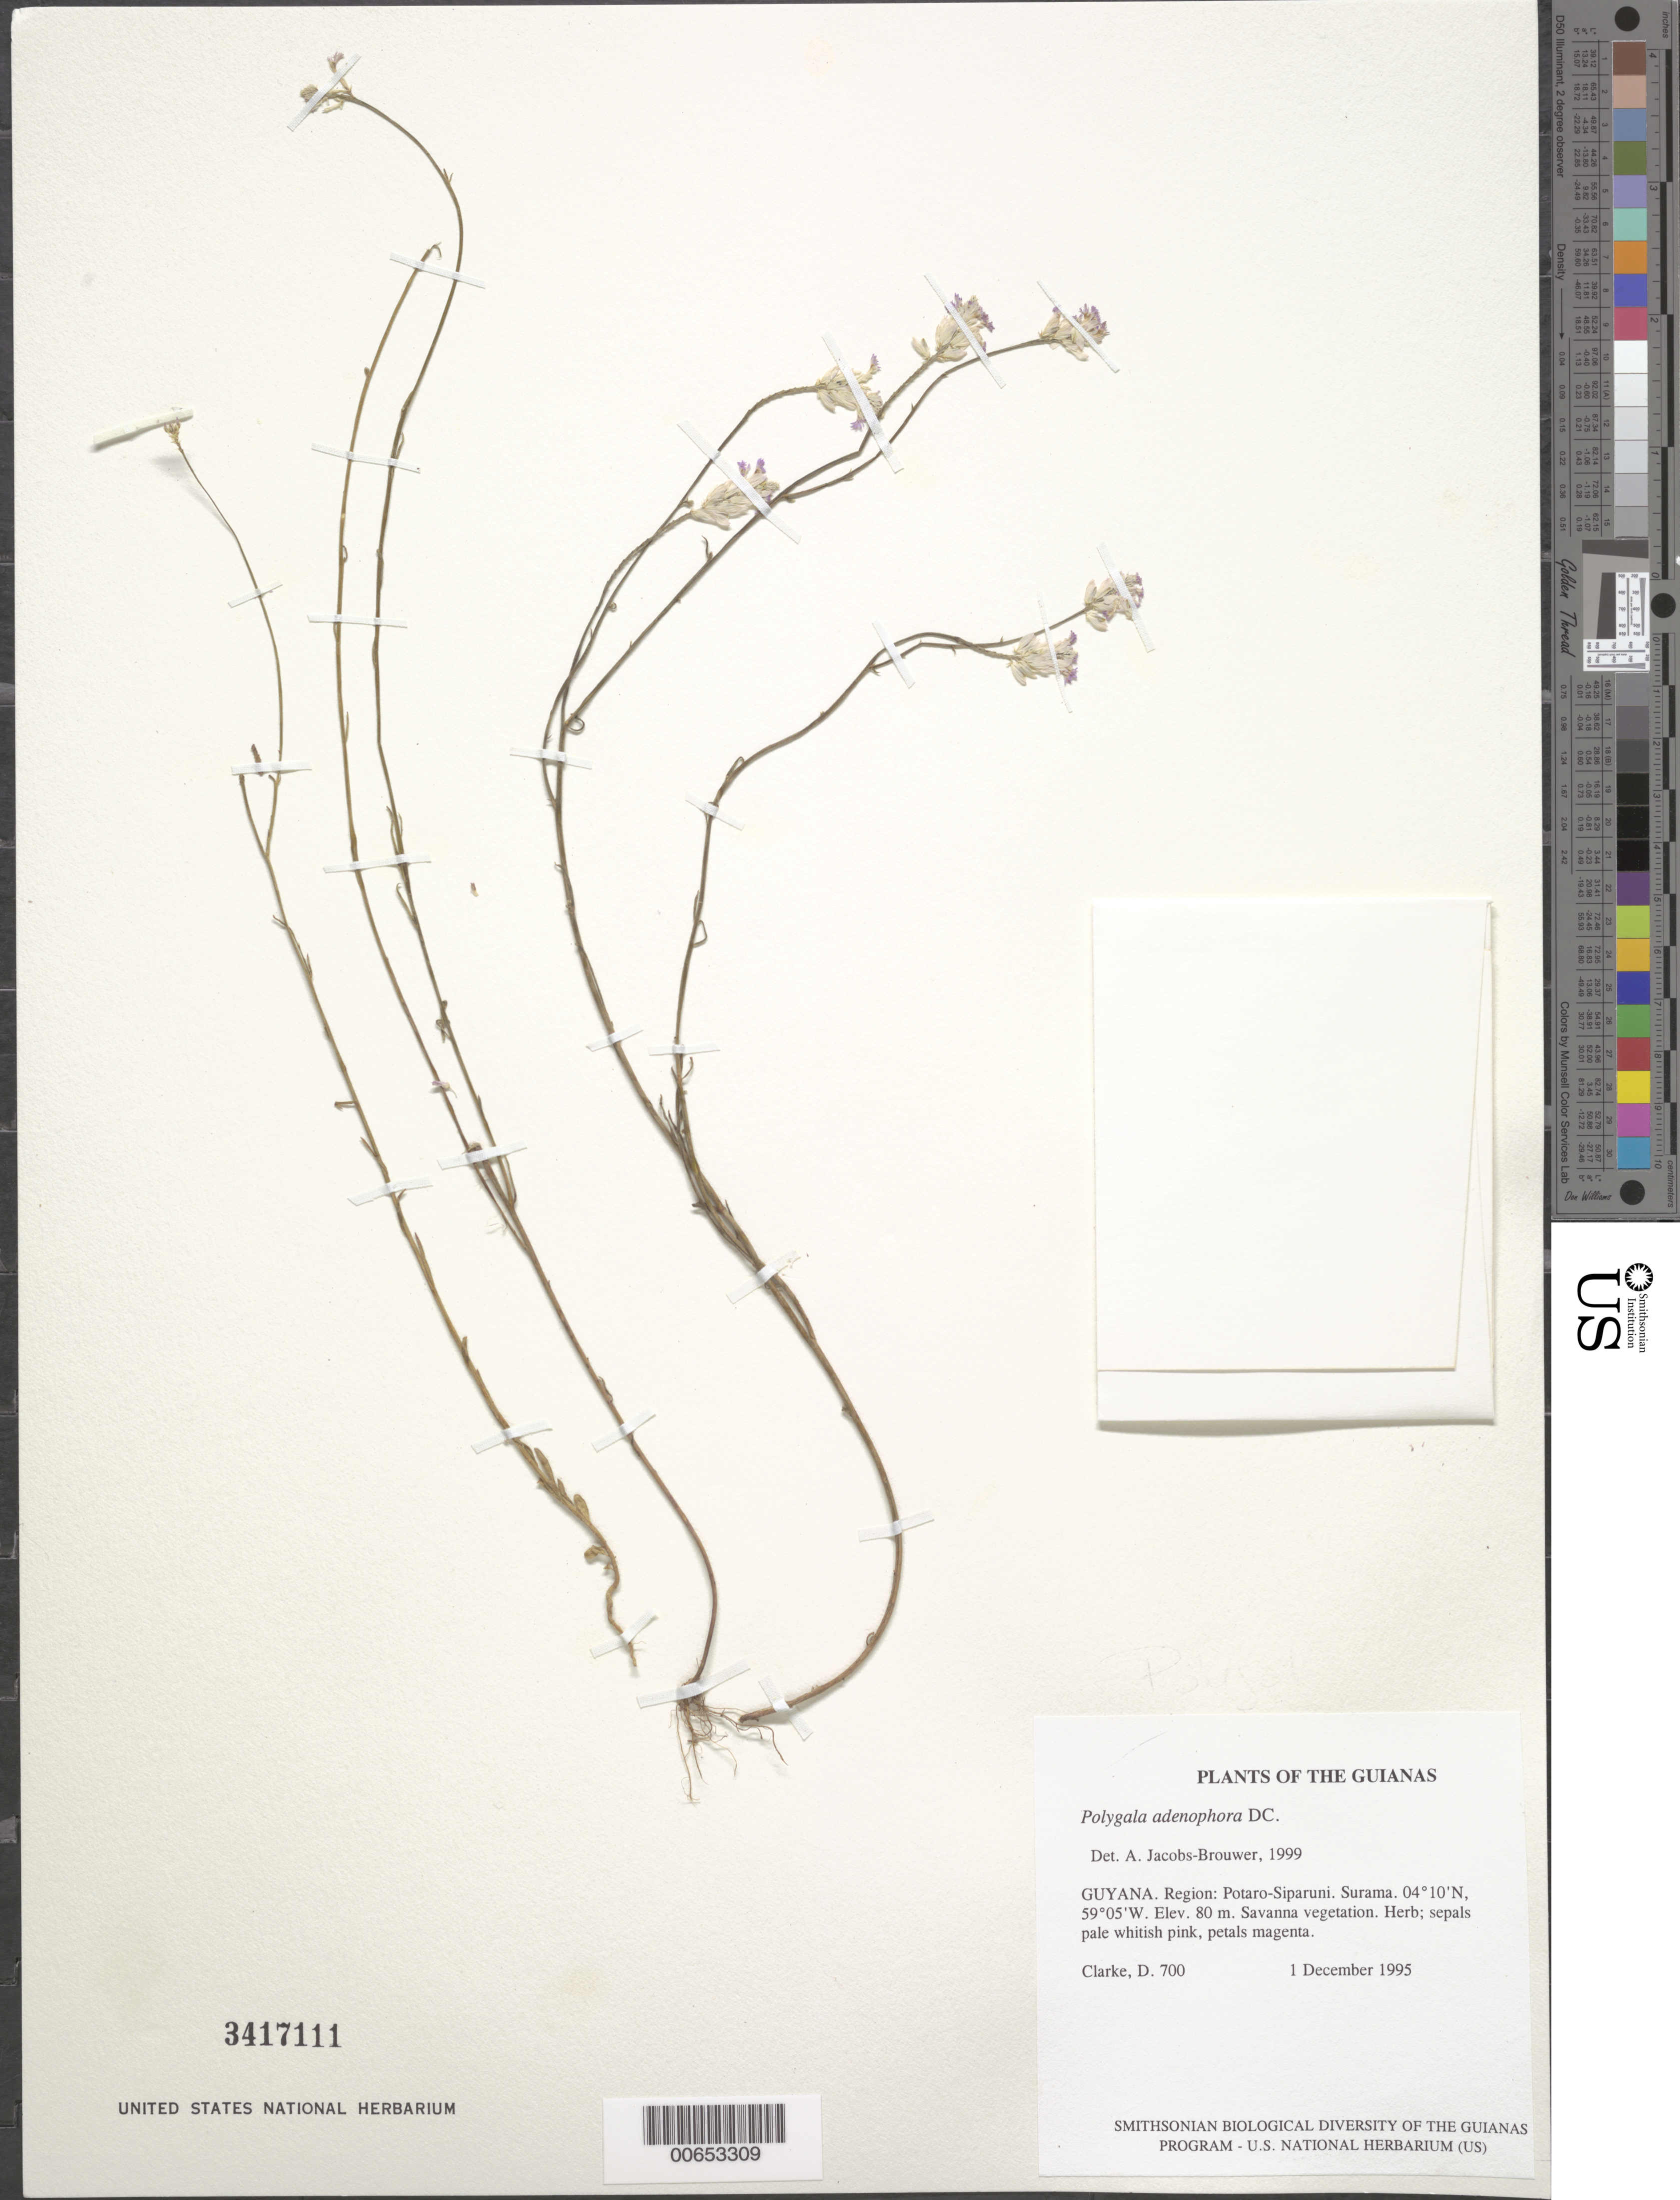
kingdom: Plantae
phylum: Tracheophyta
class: Magnoliopsida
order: Fabales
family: Polygalaceae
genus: Polygala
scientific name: Polygala adenophora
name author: DC.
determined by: Jacobs-Brouwer, A.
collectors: H. D. Clarke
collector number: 700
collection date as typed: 1 December 1995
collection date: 1995-12-01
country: Guyana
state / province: Potaro-Siparuni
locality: Surama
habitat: Savanna vegetation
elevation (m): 80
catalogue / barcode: US 3417111